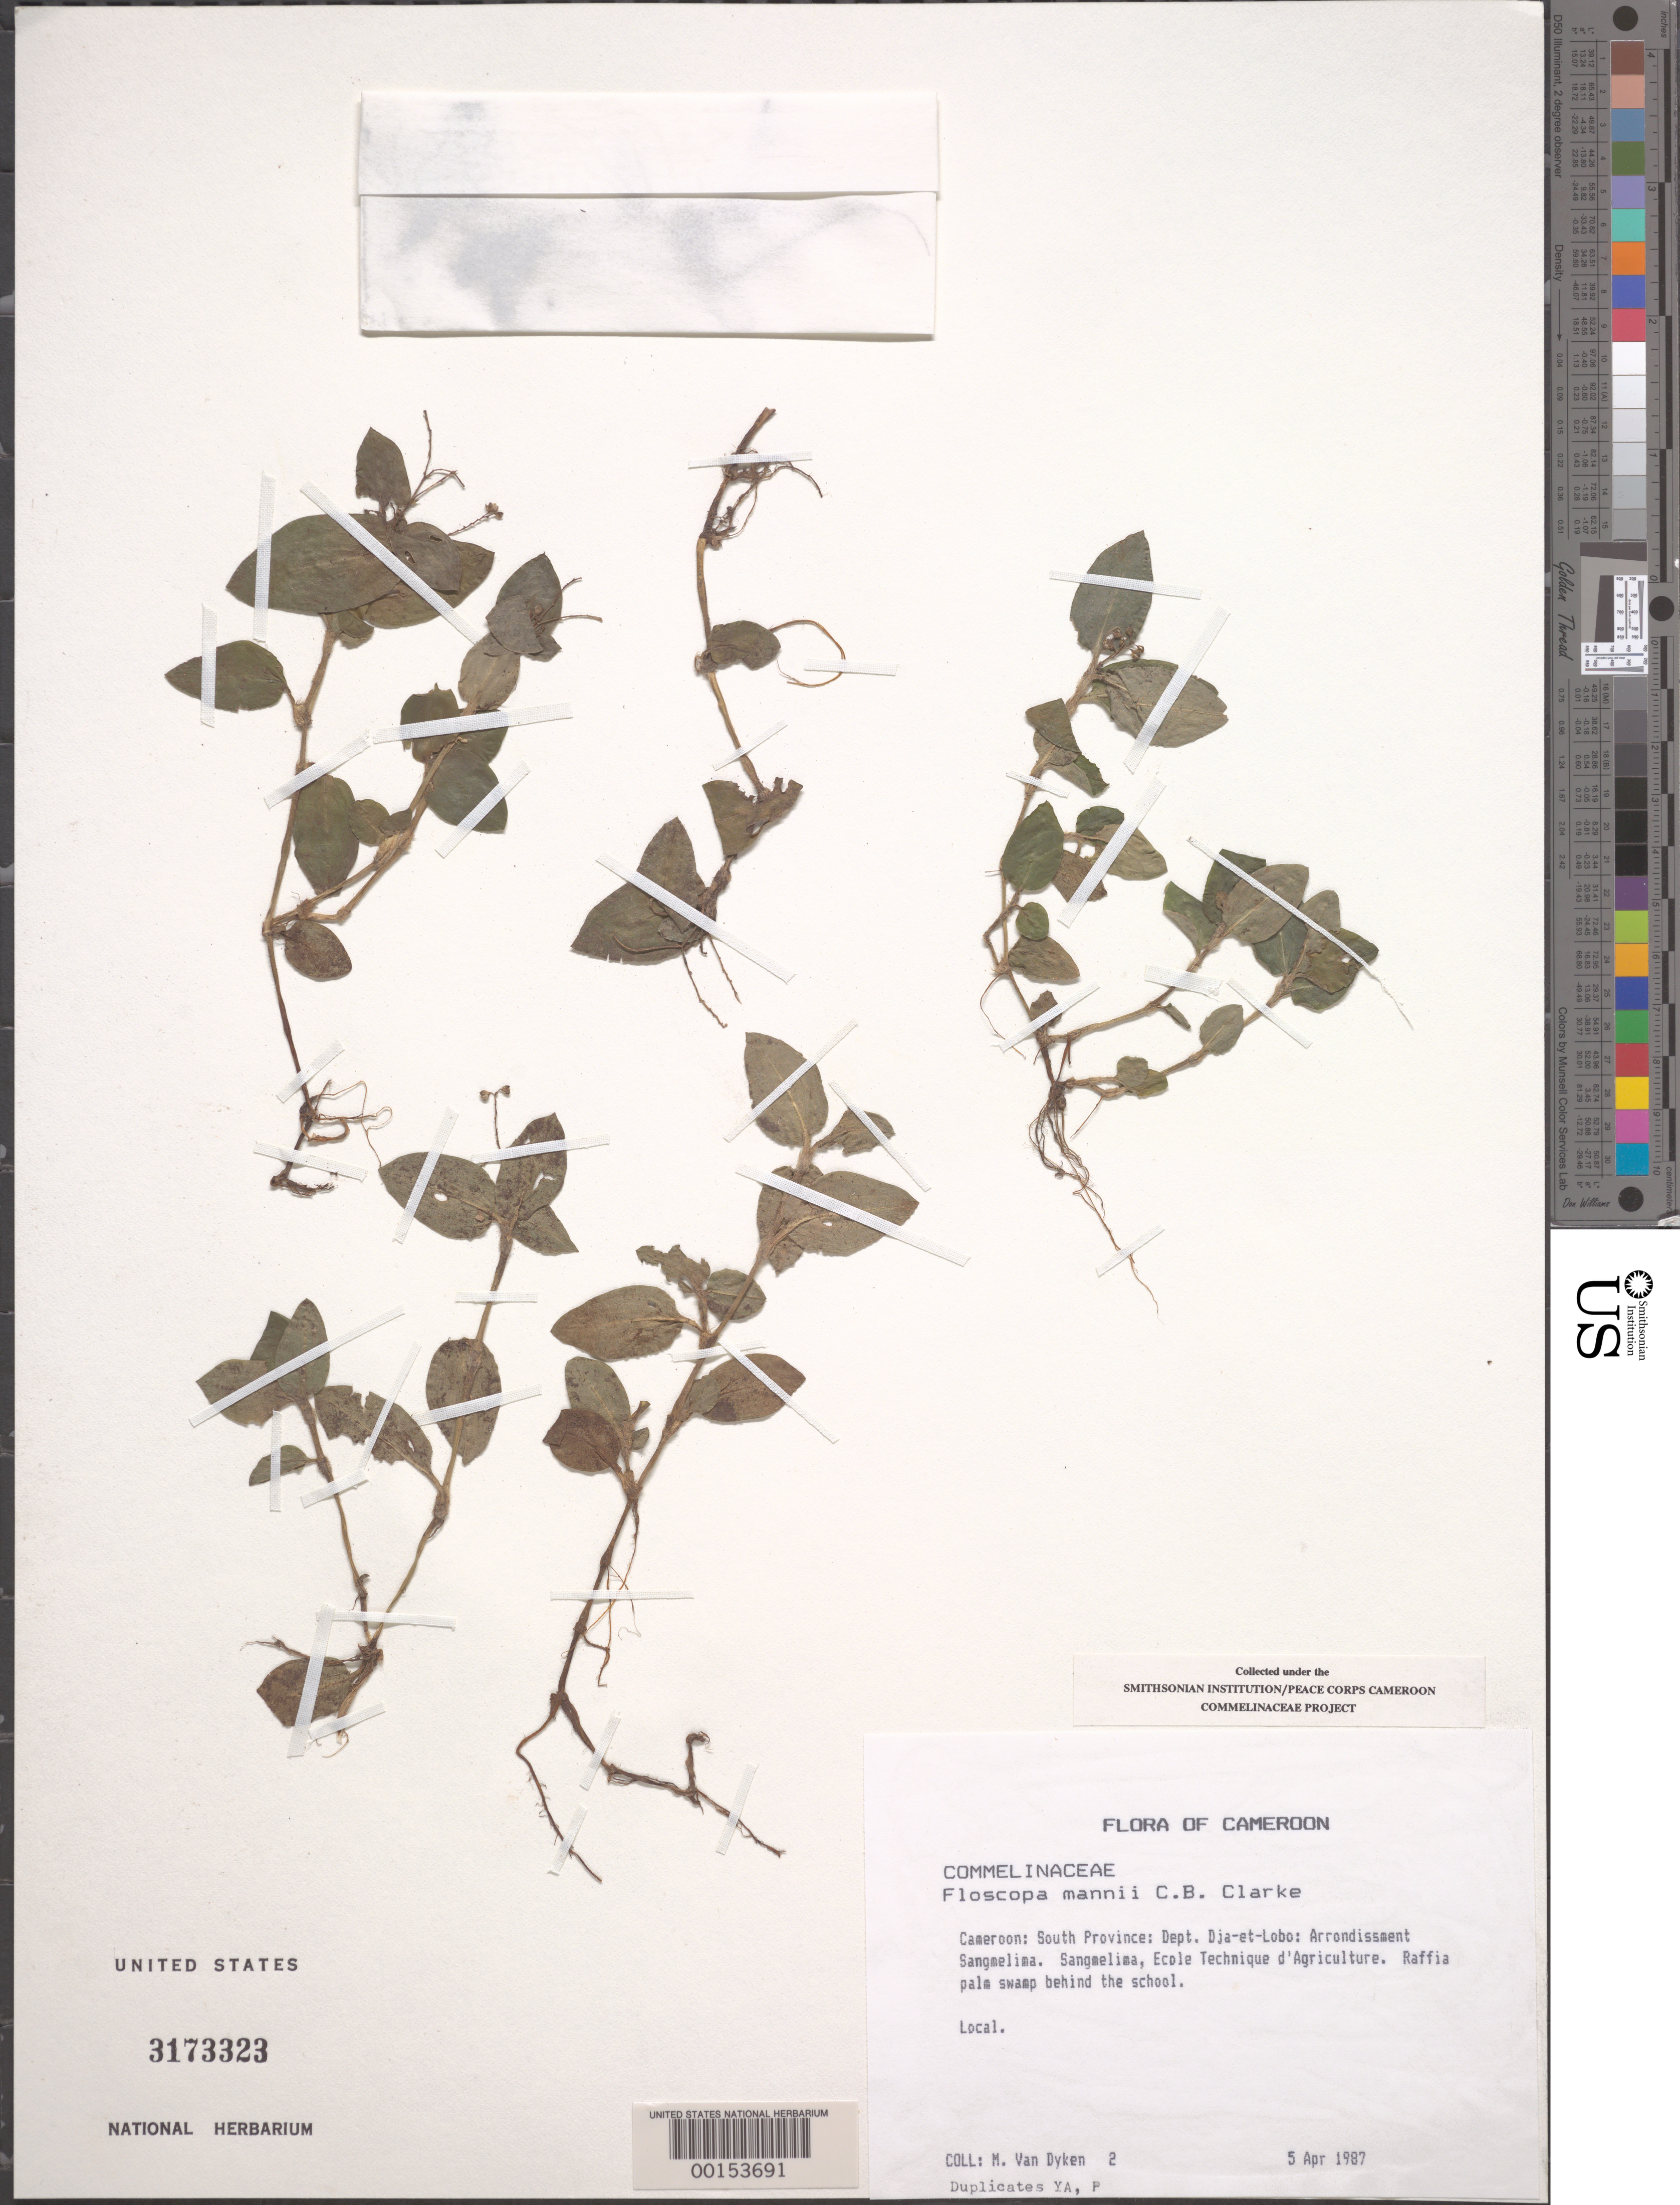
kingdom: Plantae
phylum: Tracheophyta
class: Liliopsida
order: Commelinales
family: Commelinaceae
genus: Floscopa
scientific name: Floscopa mannii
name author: C.B. Clarke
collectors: M. Van Dyken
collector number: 2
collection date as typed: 05 Apr 1987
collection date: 1987-04-05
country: Cameroon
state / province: Sud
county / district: Dja-et-lobo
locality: Arrondissment sangmelima, sangmelina, ecole technique d'agriculture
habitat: Raffia palm swamp behind school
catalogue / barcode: US 3173323